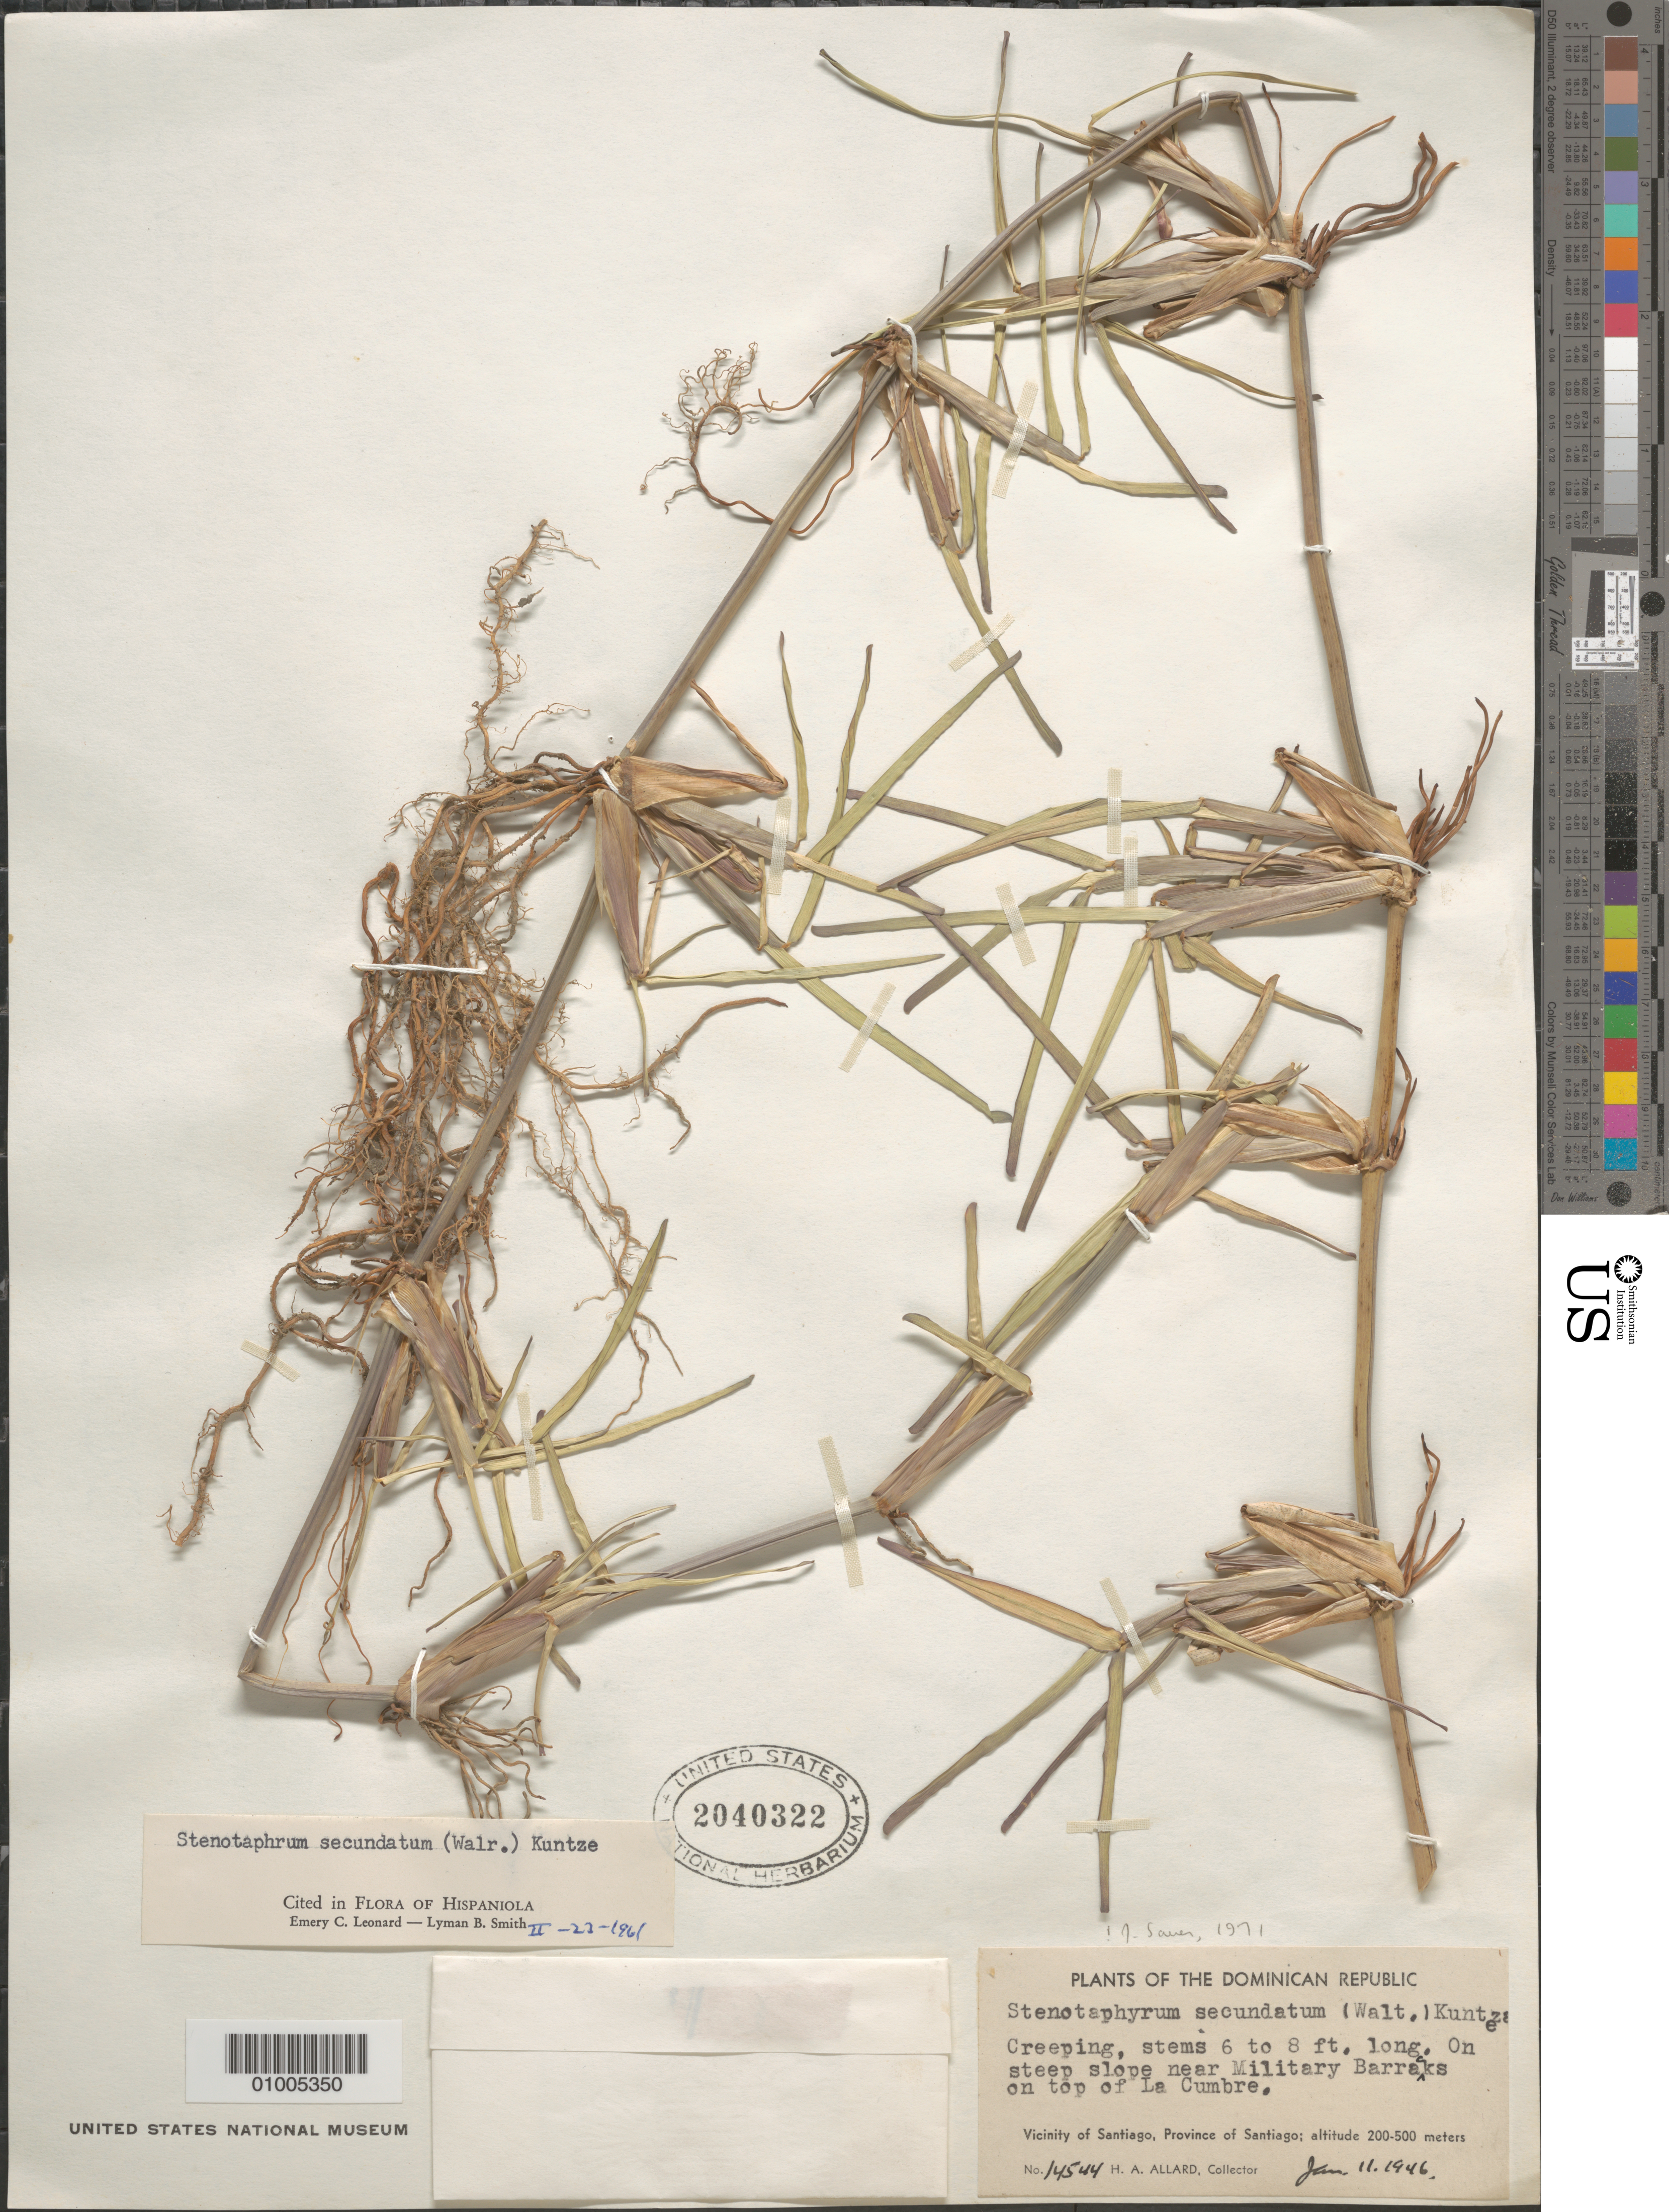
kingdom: Plantae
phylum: Tracheophyta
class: Liliopsida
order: Poales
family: Poaceae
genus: Stenotaphrum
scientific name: Stenotaphrum secundatum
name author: (Walter) Kuntze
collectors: H. A. Allard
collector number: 14544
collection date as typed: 11 Jan 1946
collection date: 1946-01-11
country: Dominican Republic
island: Hispaniola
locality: Creeping, stems 6-8ft, long, On steep slope near Military Barracks oon top of La Cumbre. Vicinity of Santiago, Province of Santiago;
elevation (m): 200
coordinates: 0 N, 0 E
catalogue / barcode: US 2040322